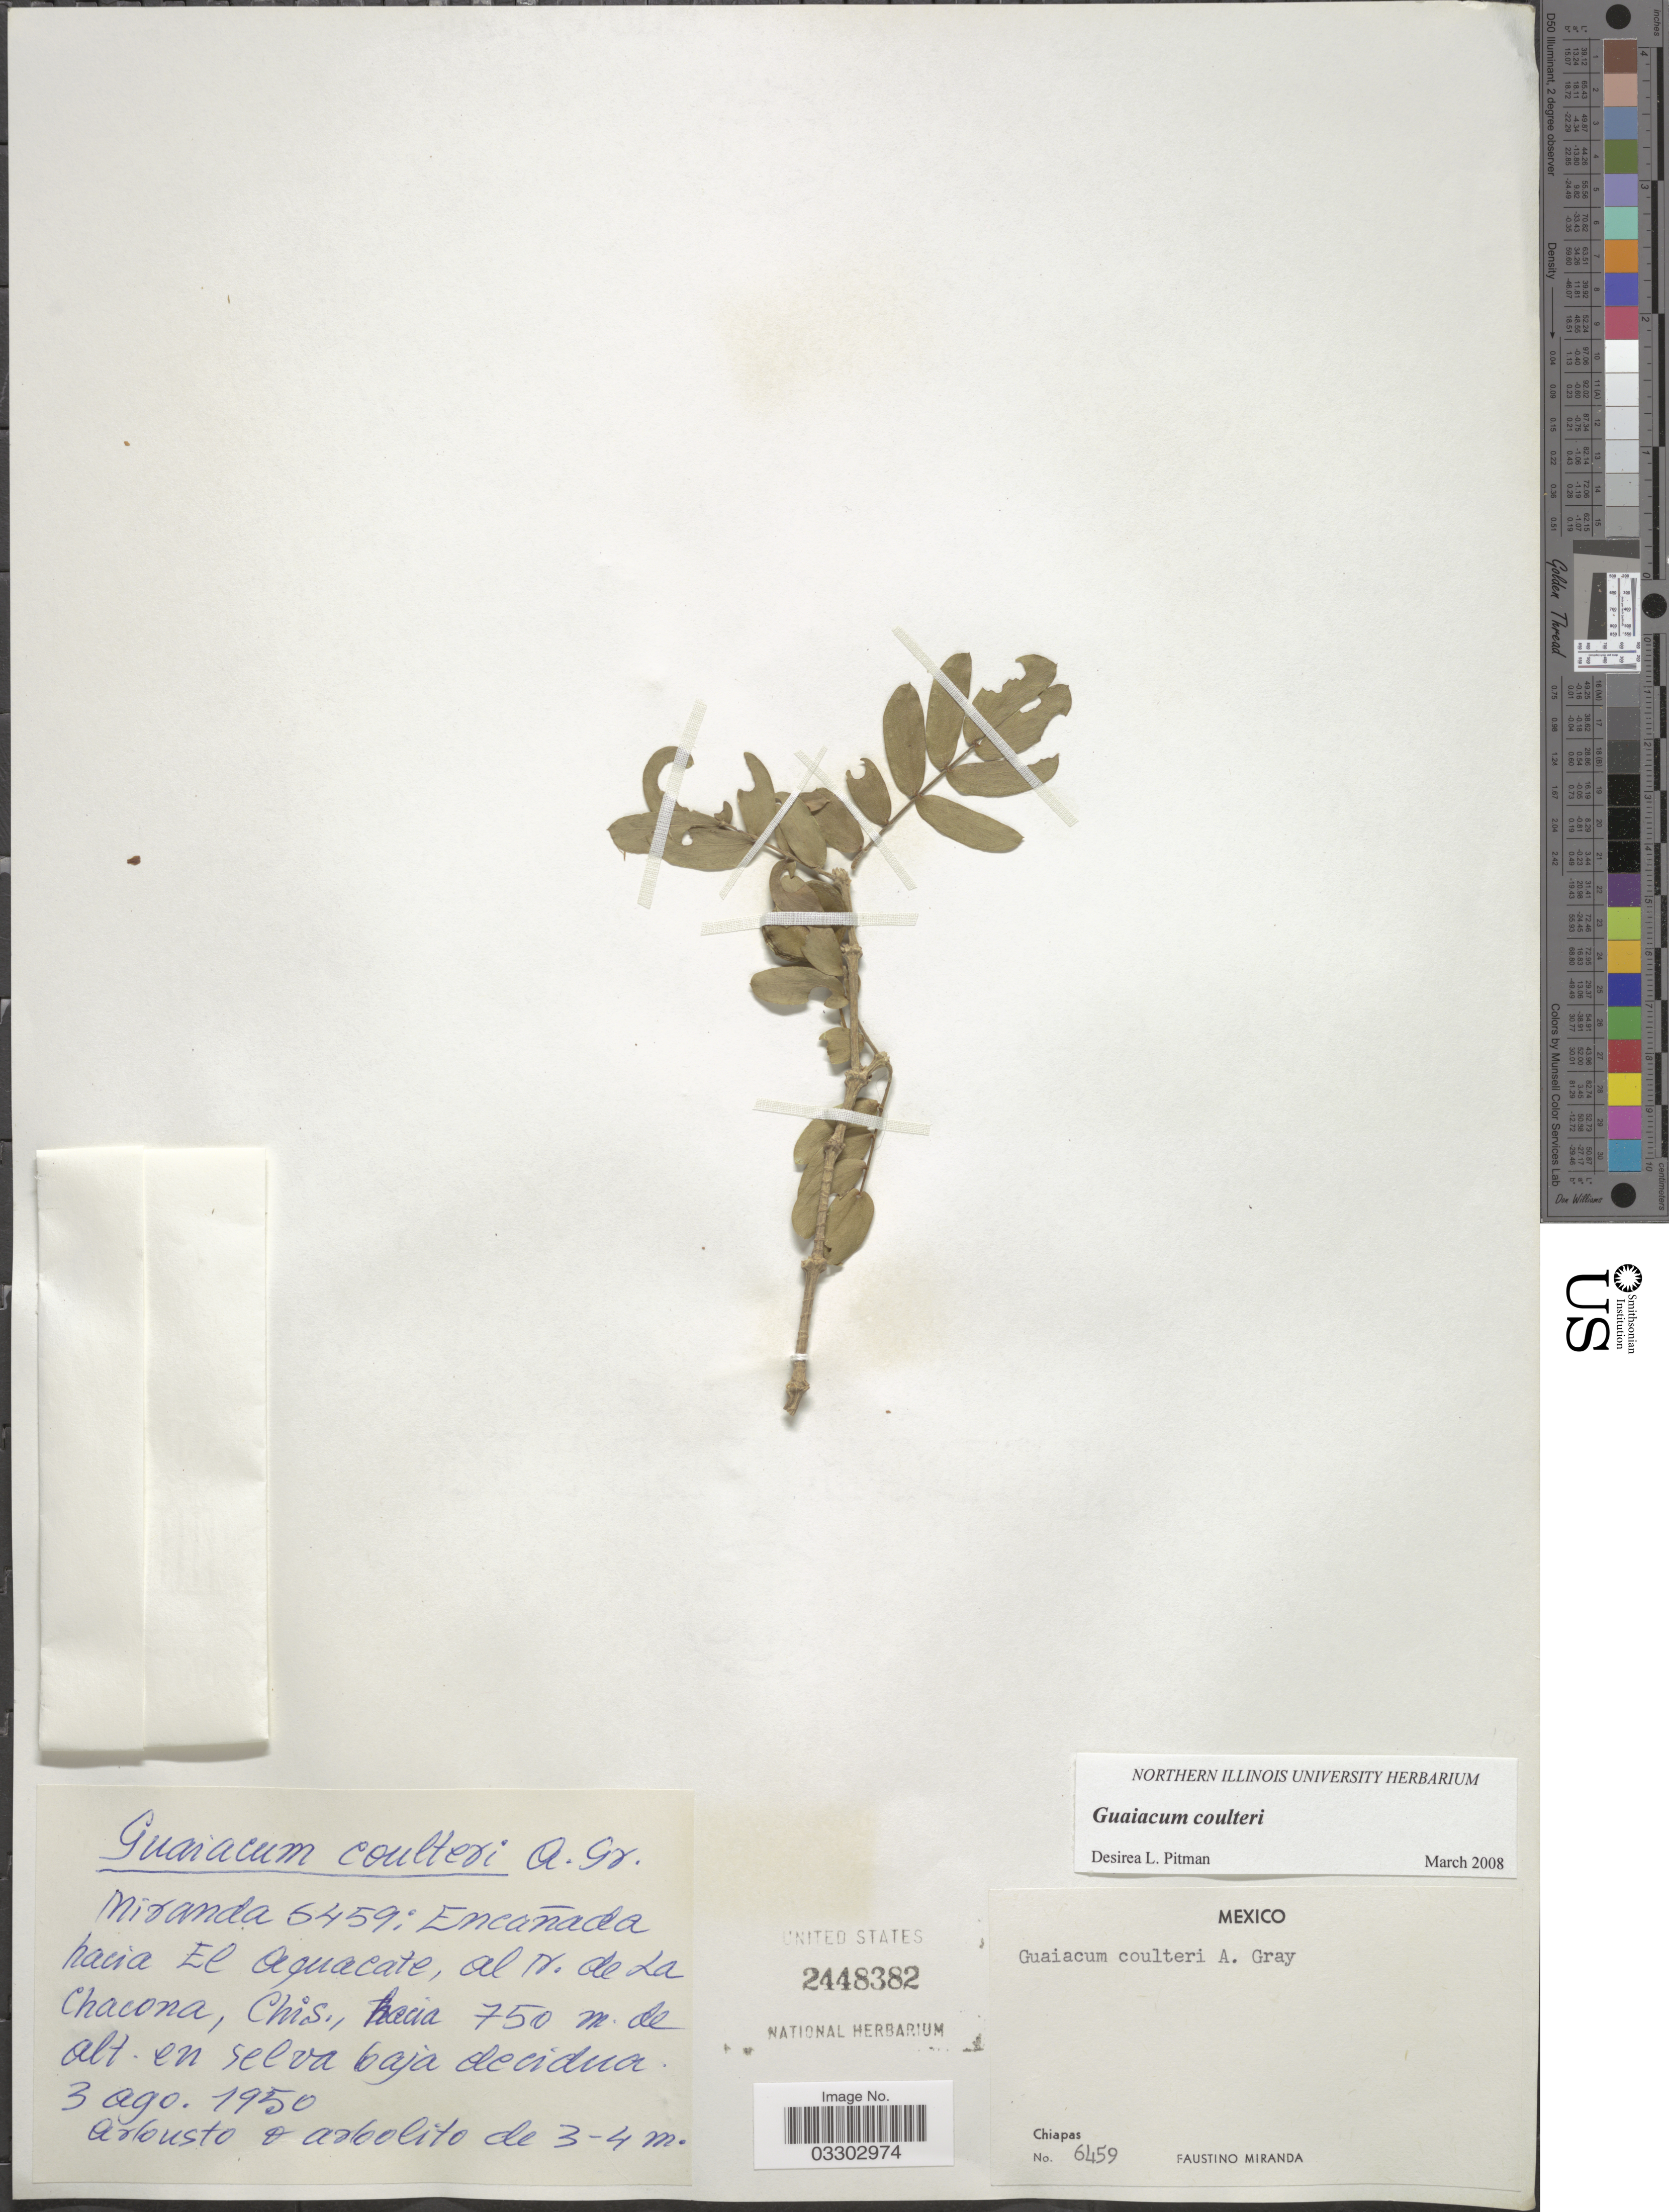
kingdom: Plantae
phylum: Tracheophyta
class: Magnoliopsida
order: Zygophyllales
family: Zygophyllaceae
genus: Guaiacum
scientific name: Guaiacum coulteri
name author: A. Gray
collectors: F. Miranda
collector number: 6459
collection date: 1950-08-03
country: Mexico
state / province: Chiapas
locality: Encañada hacia El Aquacate, al N. de La Chacona.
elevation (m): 750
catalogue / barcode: US 2448382